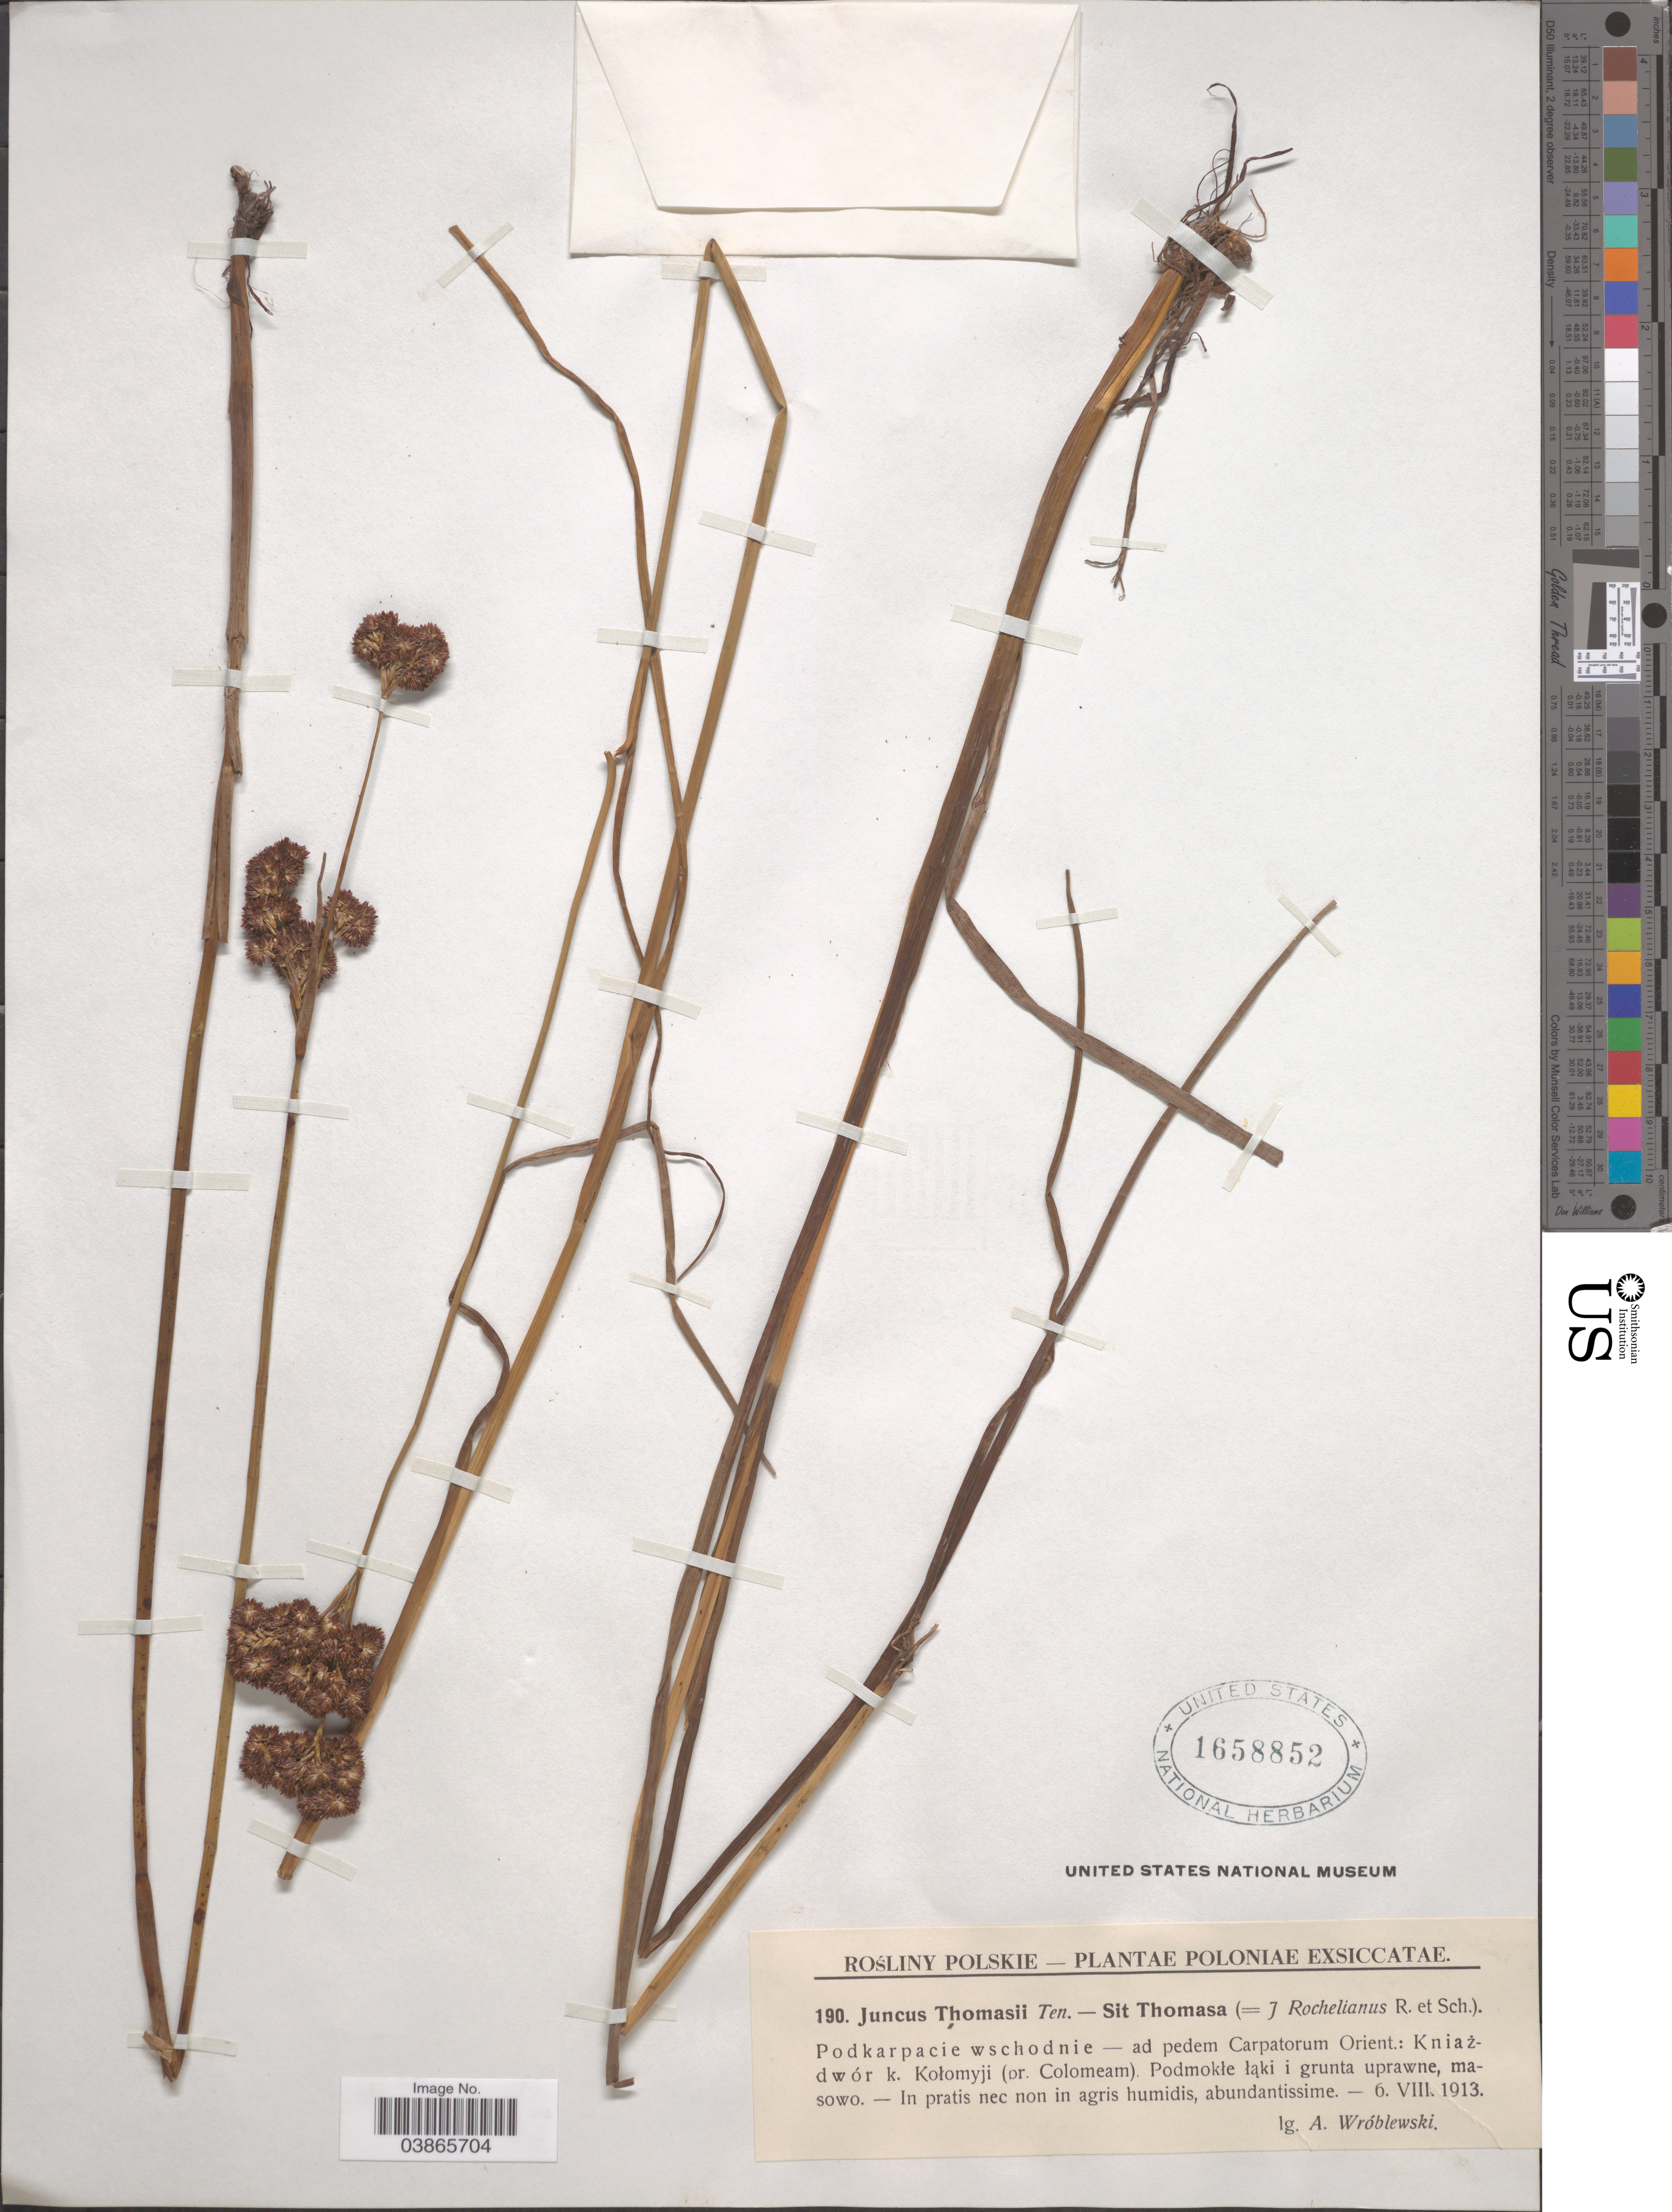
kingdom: Plantae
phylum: Tracheophyta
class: Liliopsida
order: Poales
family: Juncaceae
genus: Juncus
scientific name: Juncus thomasii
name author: Ten.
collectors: A. Wróblewski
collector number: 190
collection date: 1913-08-06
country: Poland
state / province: Podkarpackie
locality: Poloniae. Podkarpacie wschodnie. Ad pe vcdem Carpatorum Orient.: Kniazdwór k. Kołomyji (pr. Colomeam). Podmokłe łaki i grunta uprawne, masowo.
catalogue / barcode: US 1658852